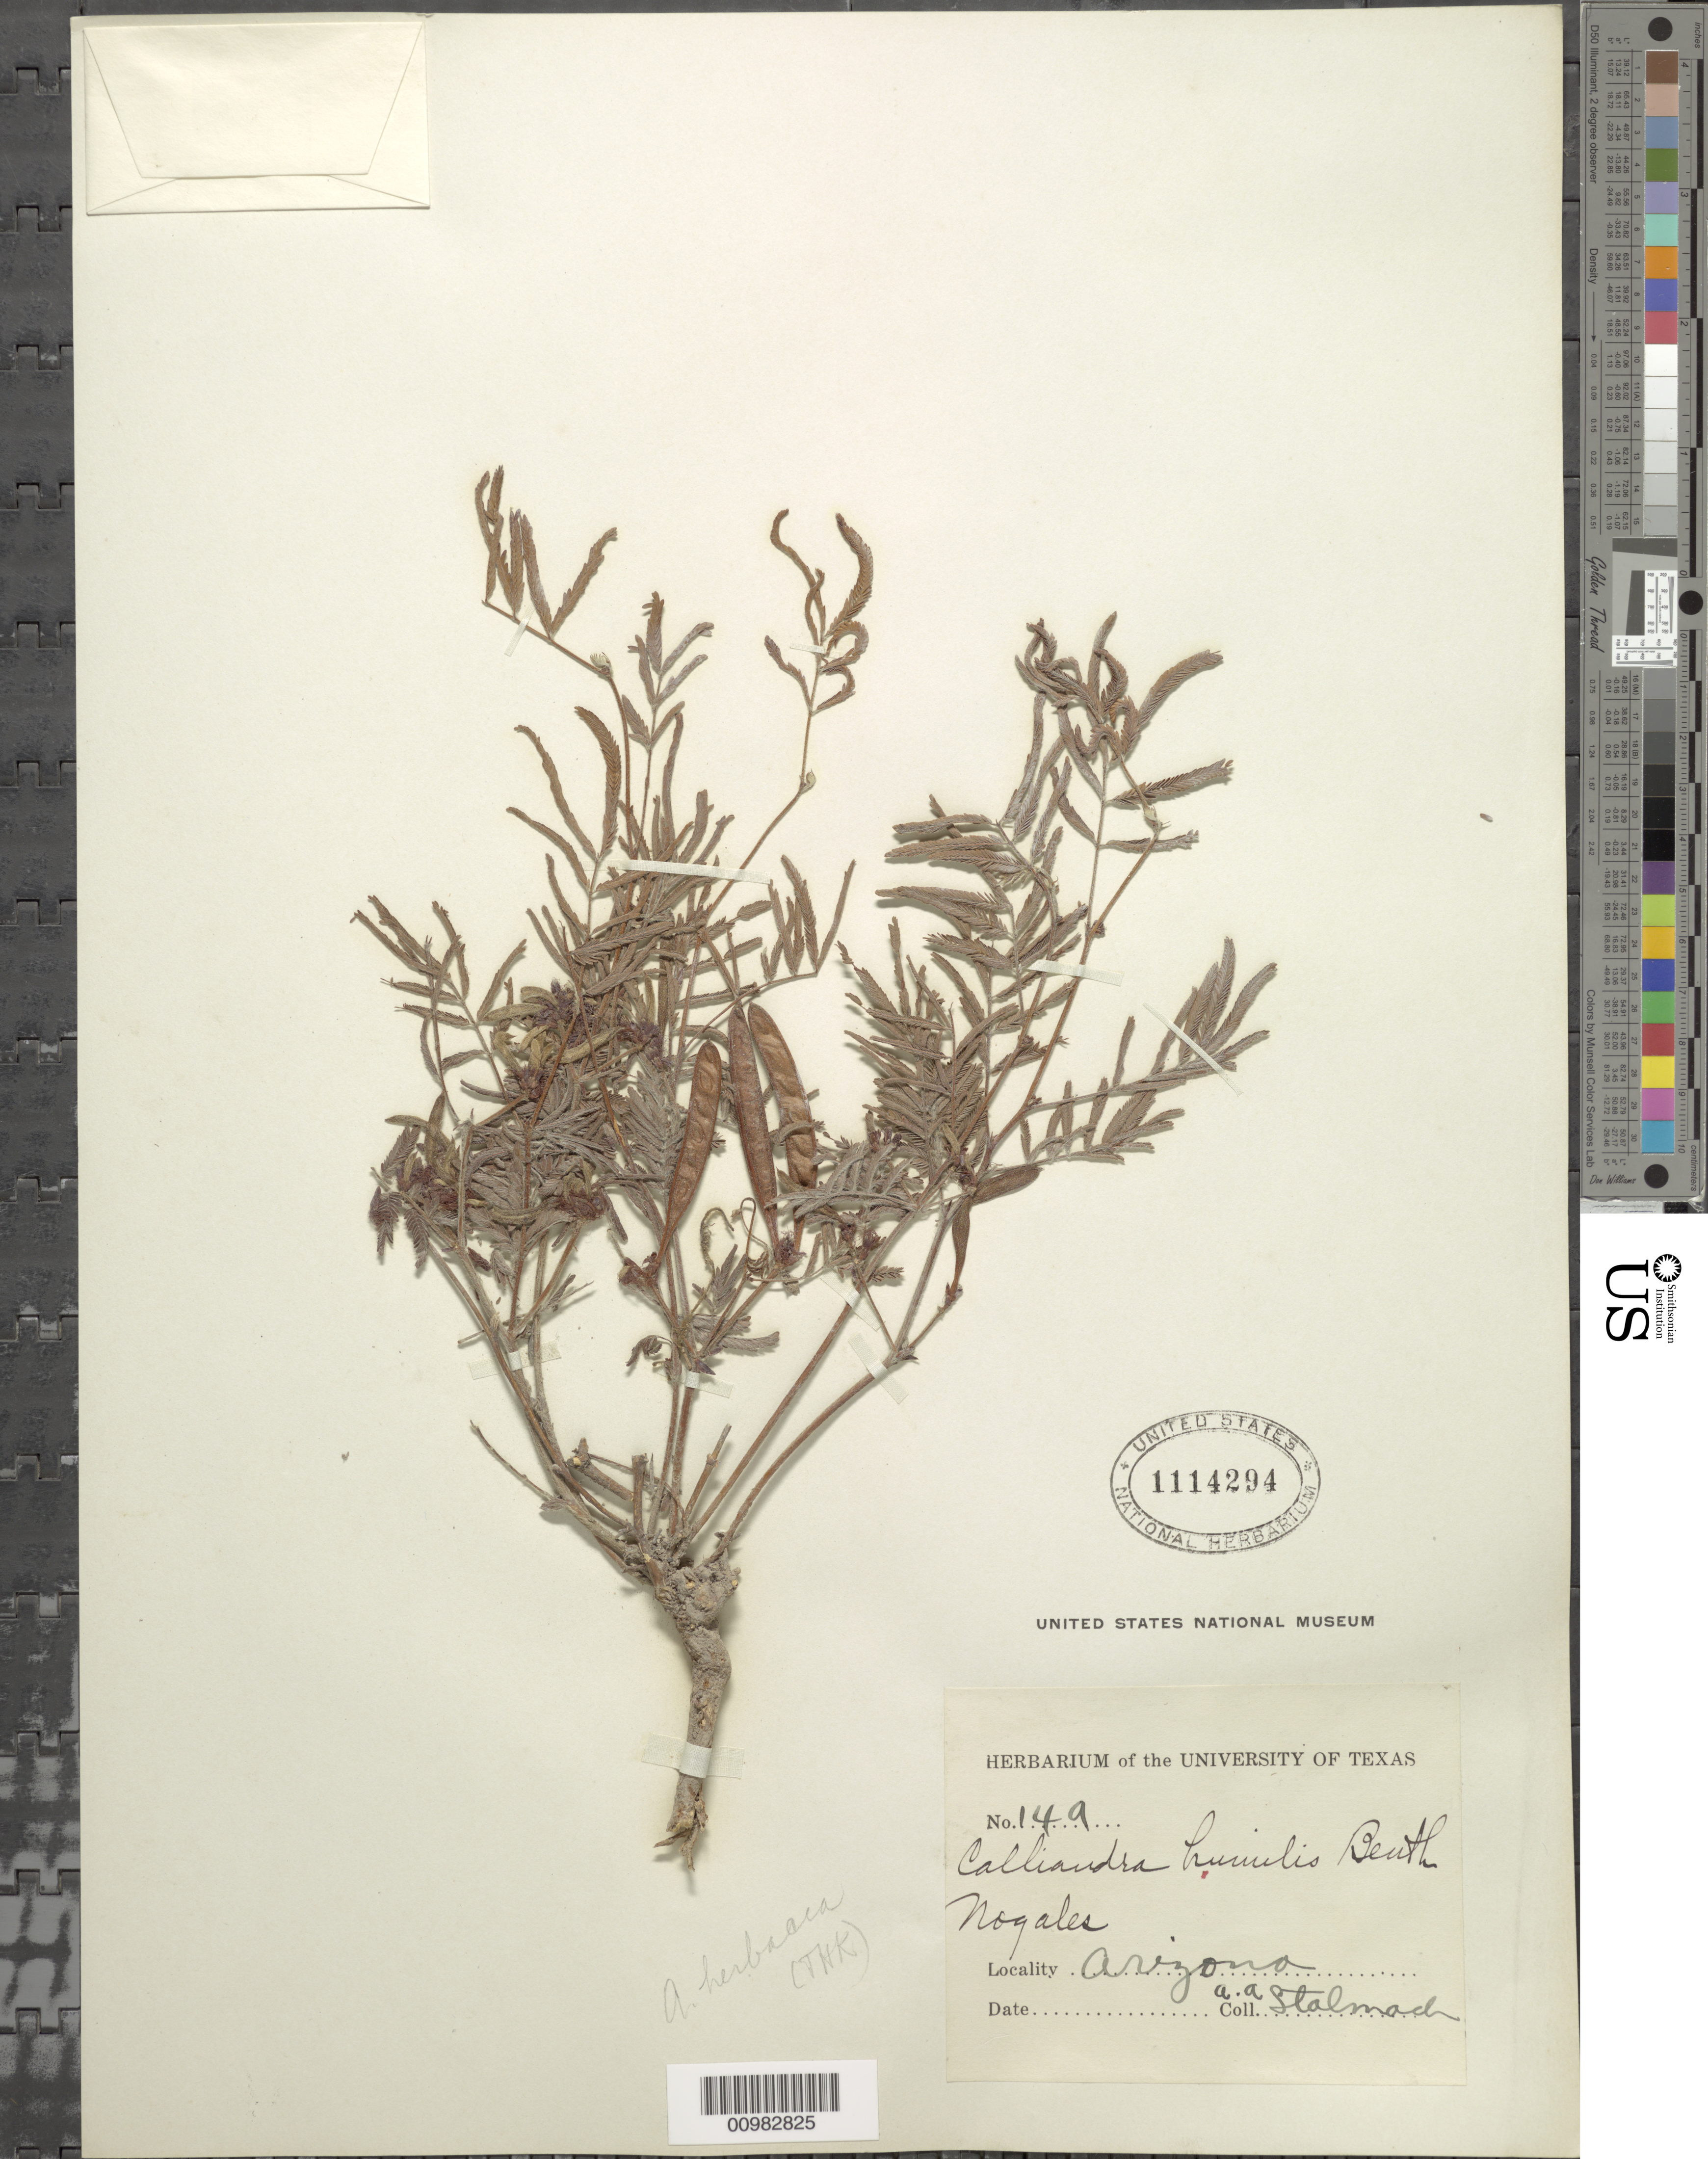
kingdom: Plantae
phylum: Tracheophyta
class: Magnoliopsida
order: Fabales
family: Fabaceae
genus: Calliandra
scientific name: Calliandra humilis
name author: Benth.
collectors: A. Stahmach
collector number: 149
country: United States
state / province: Arizona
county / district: Santa Cruz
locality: Nogales.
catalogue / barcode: US 1114294